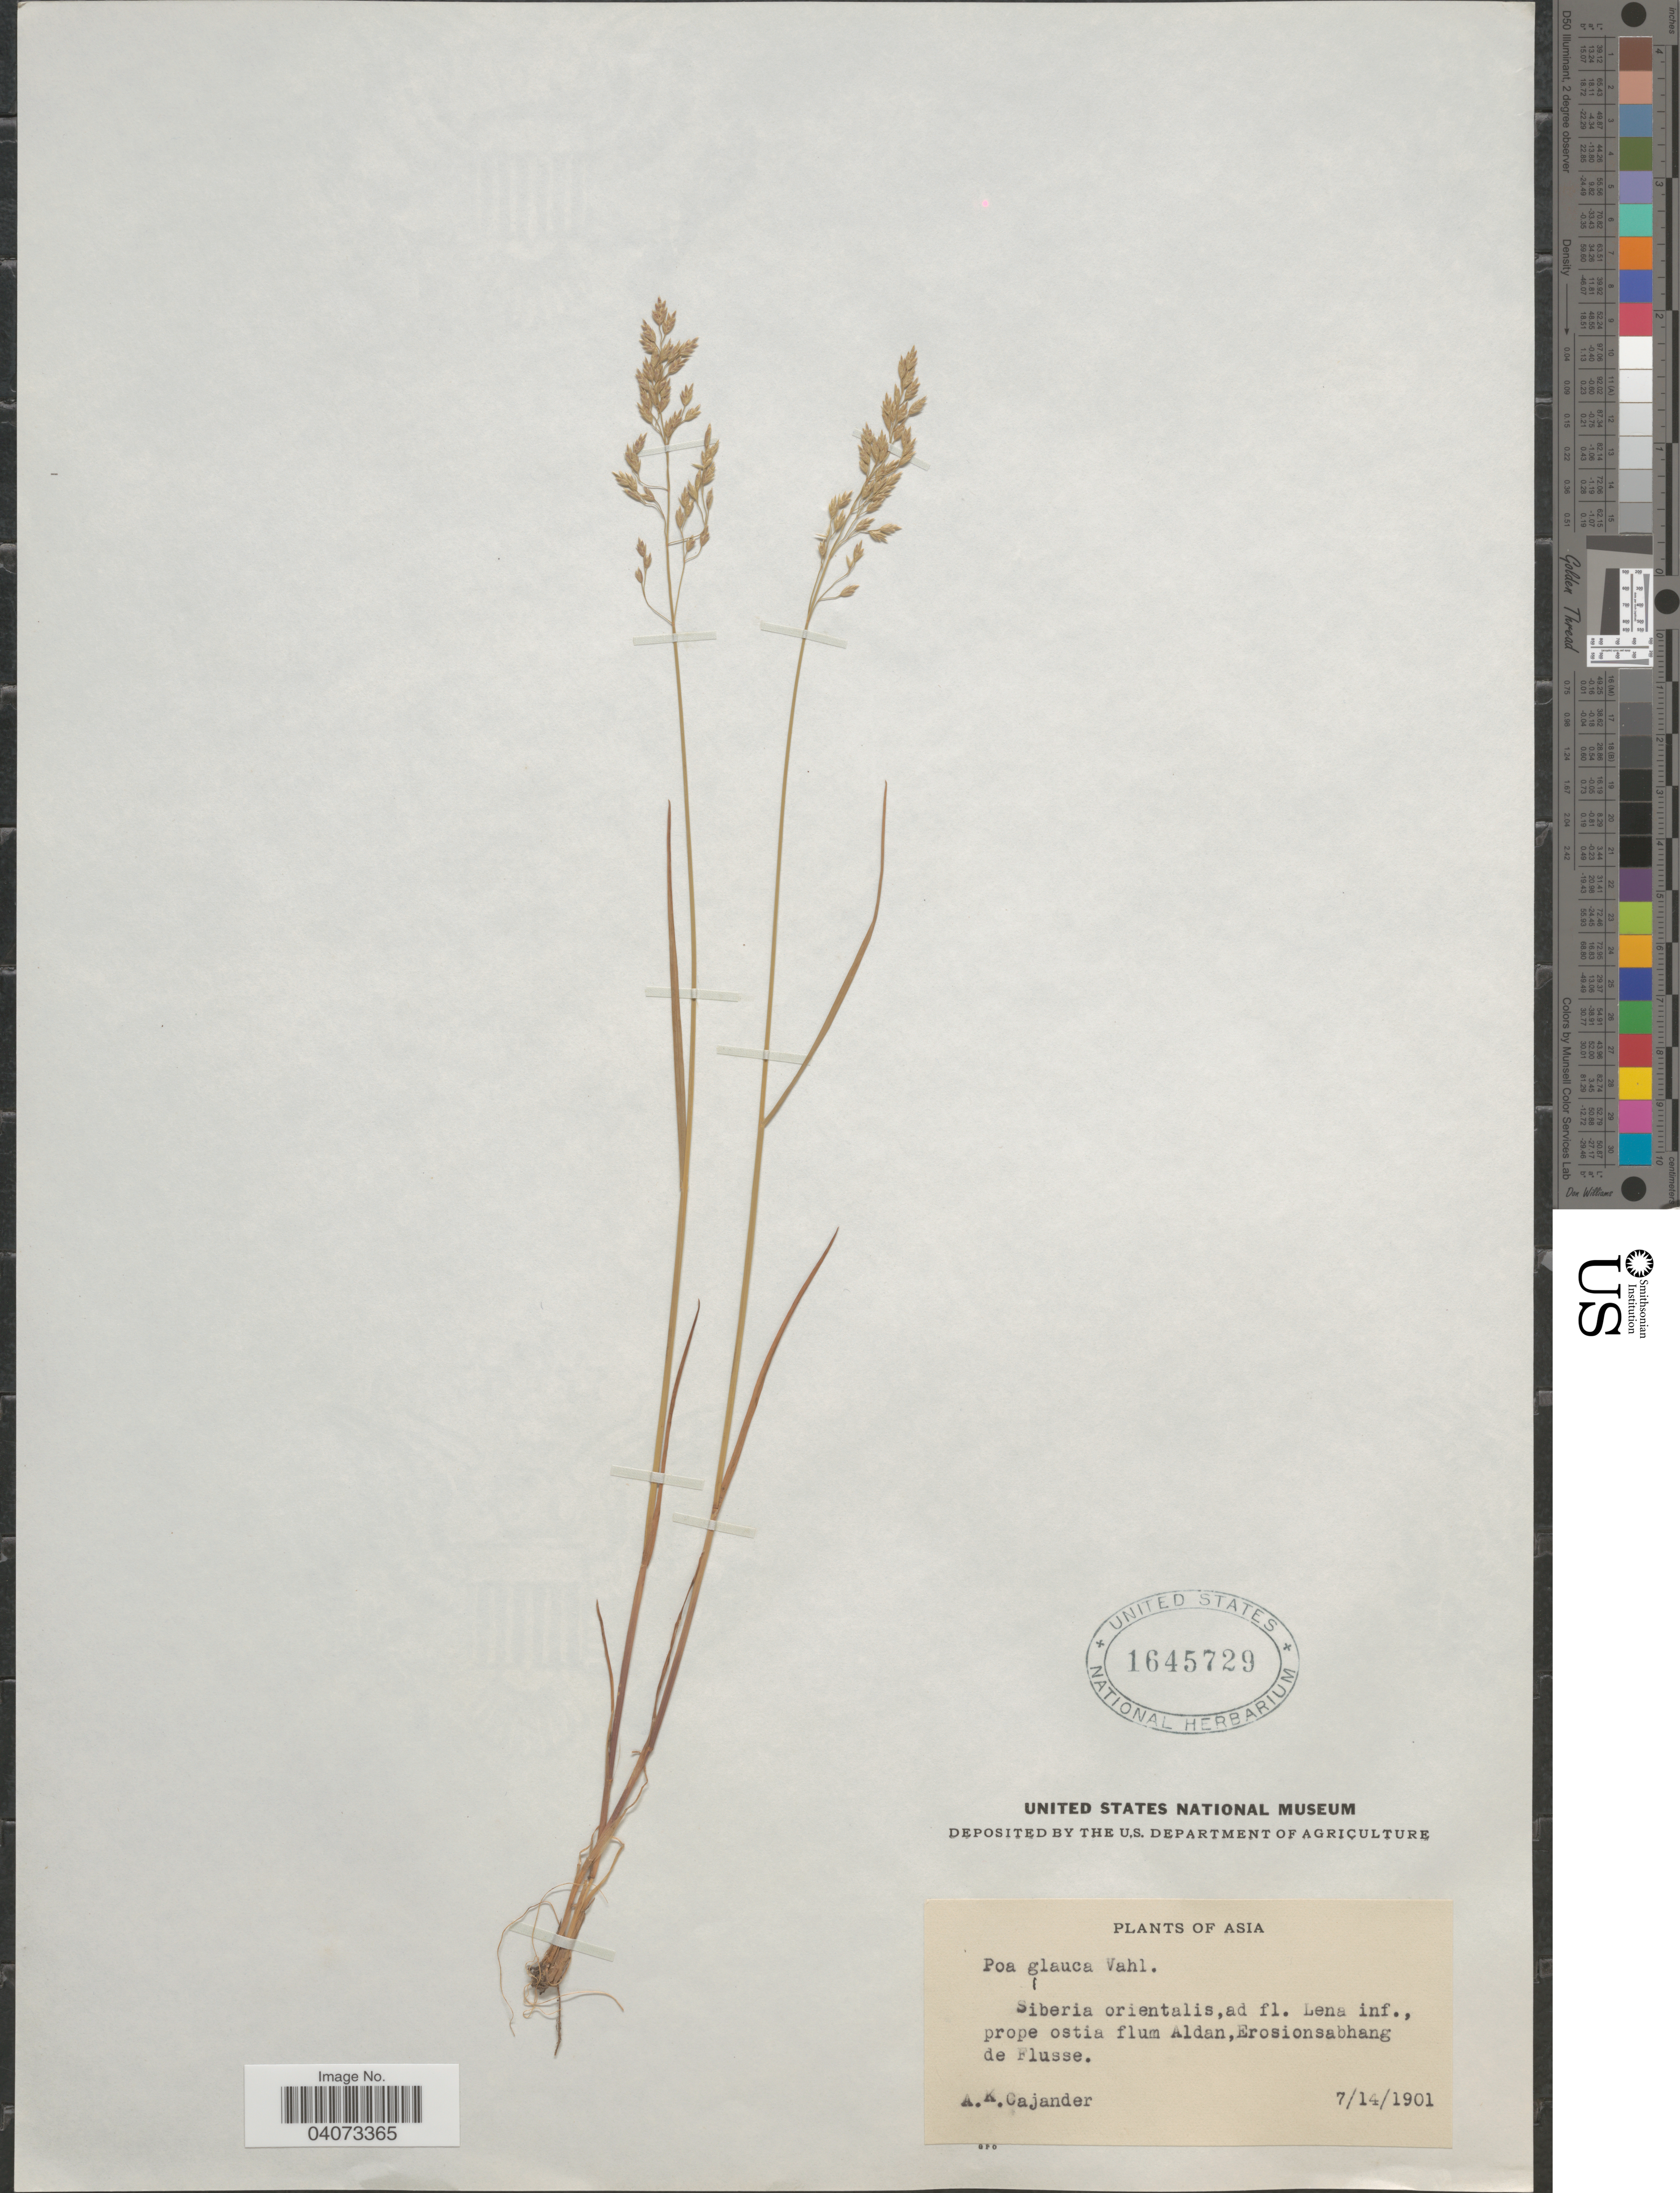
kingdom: Plantae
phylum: Tracheophyta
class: Liliopsida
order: Poales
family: Poaceae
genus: Poa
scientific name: Poa glauca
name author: Vahl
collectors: A. Cajander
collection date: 1901-07-14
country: Russian Federation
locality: Asia. Siberia orientalis.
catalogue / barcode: US 1645729